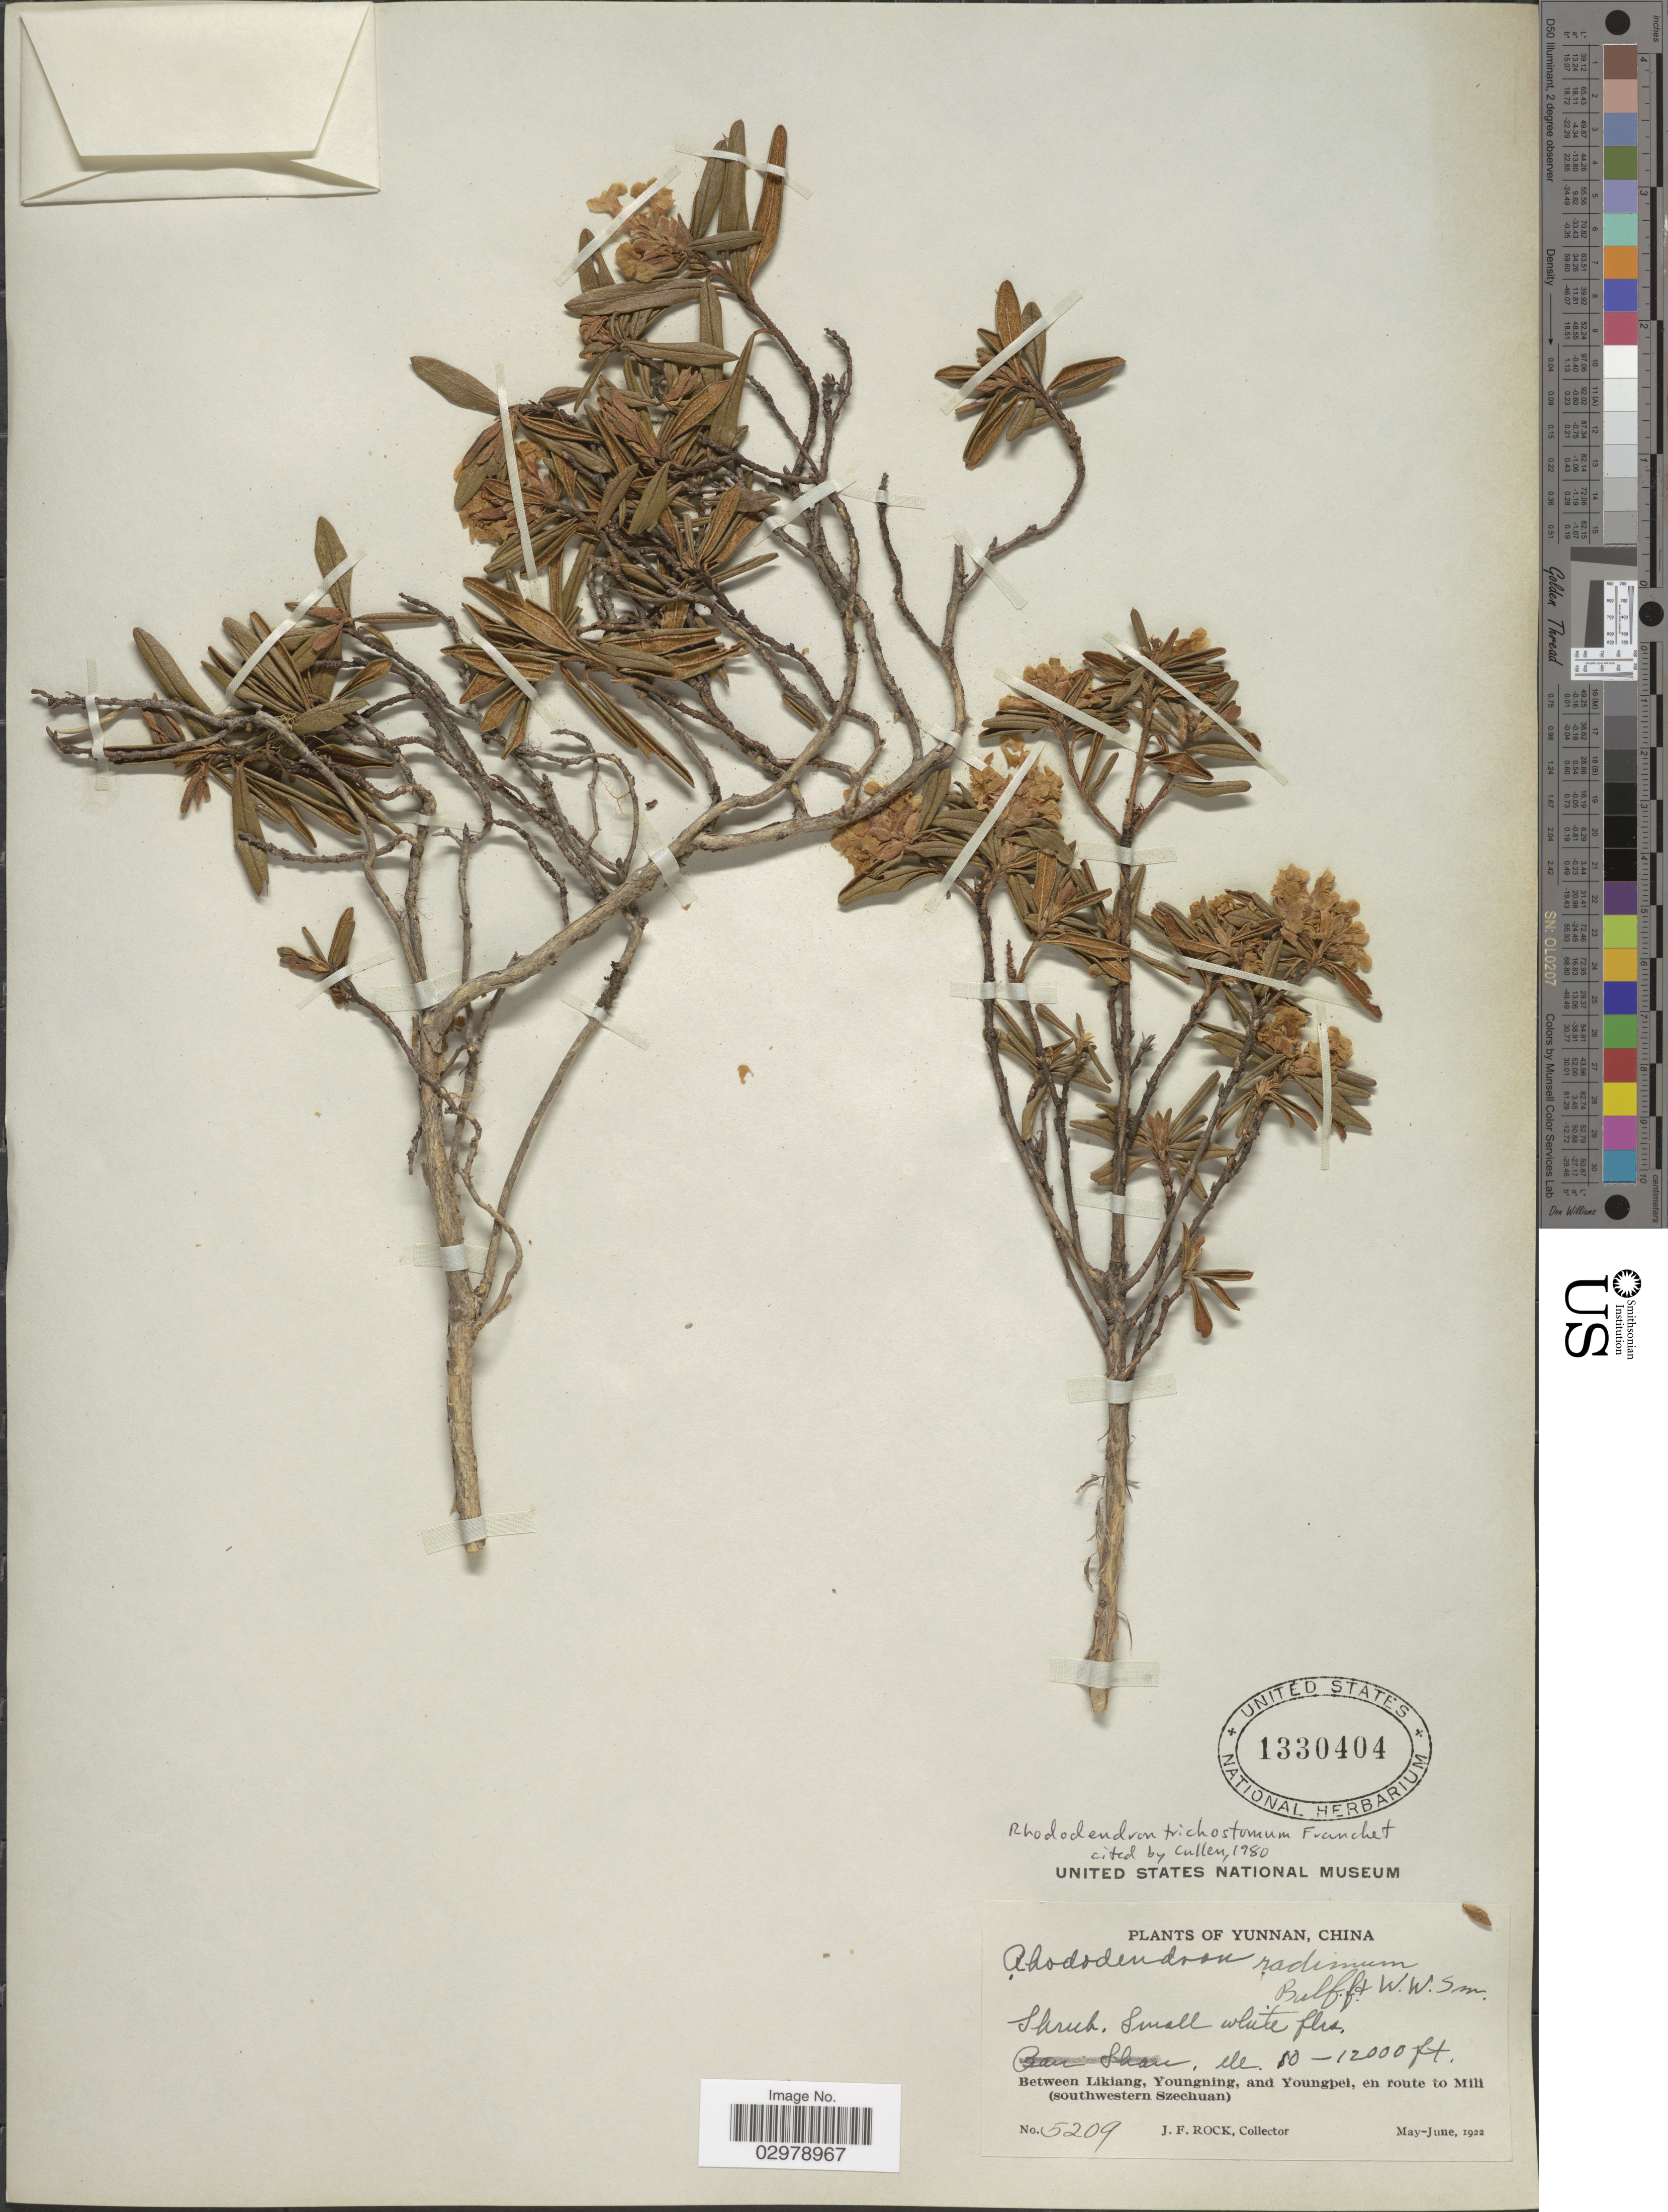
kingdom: Plantae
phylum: Tracheophyta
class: Magnoliopsida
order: Ericales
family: Ericaceae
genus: Rhododendron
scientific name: Rhododendron trichostomum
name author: Franch.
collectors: J. Rock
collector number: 5209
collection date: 1922-05/1922-06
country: China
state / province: Yunnan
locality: Between Likiang, Youngning, and Youngpei, en route to Mill (southwestern Szechuan)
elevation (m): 3048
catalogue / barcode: US 1330404